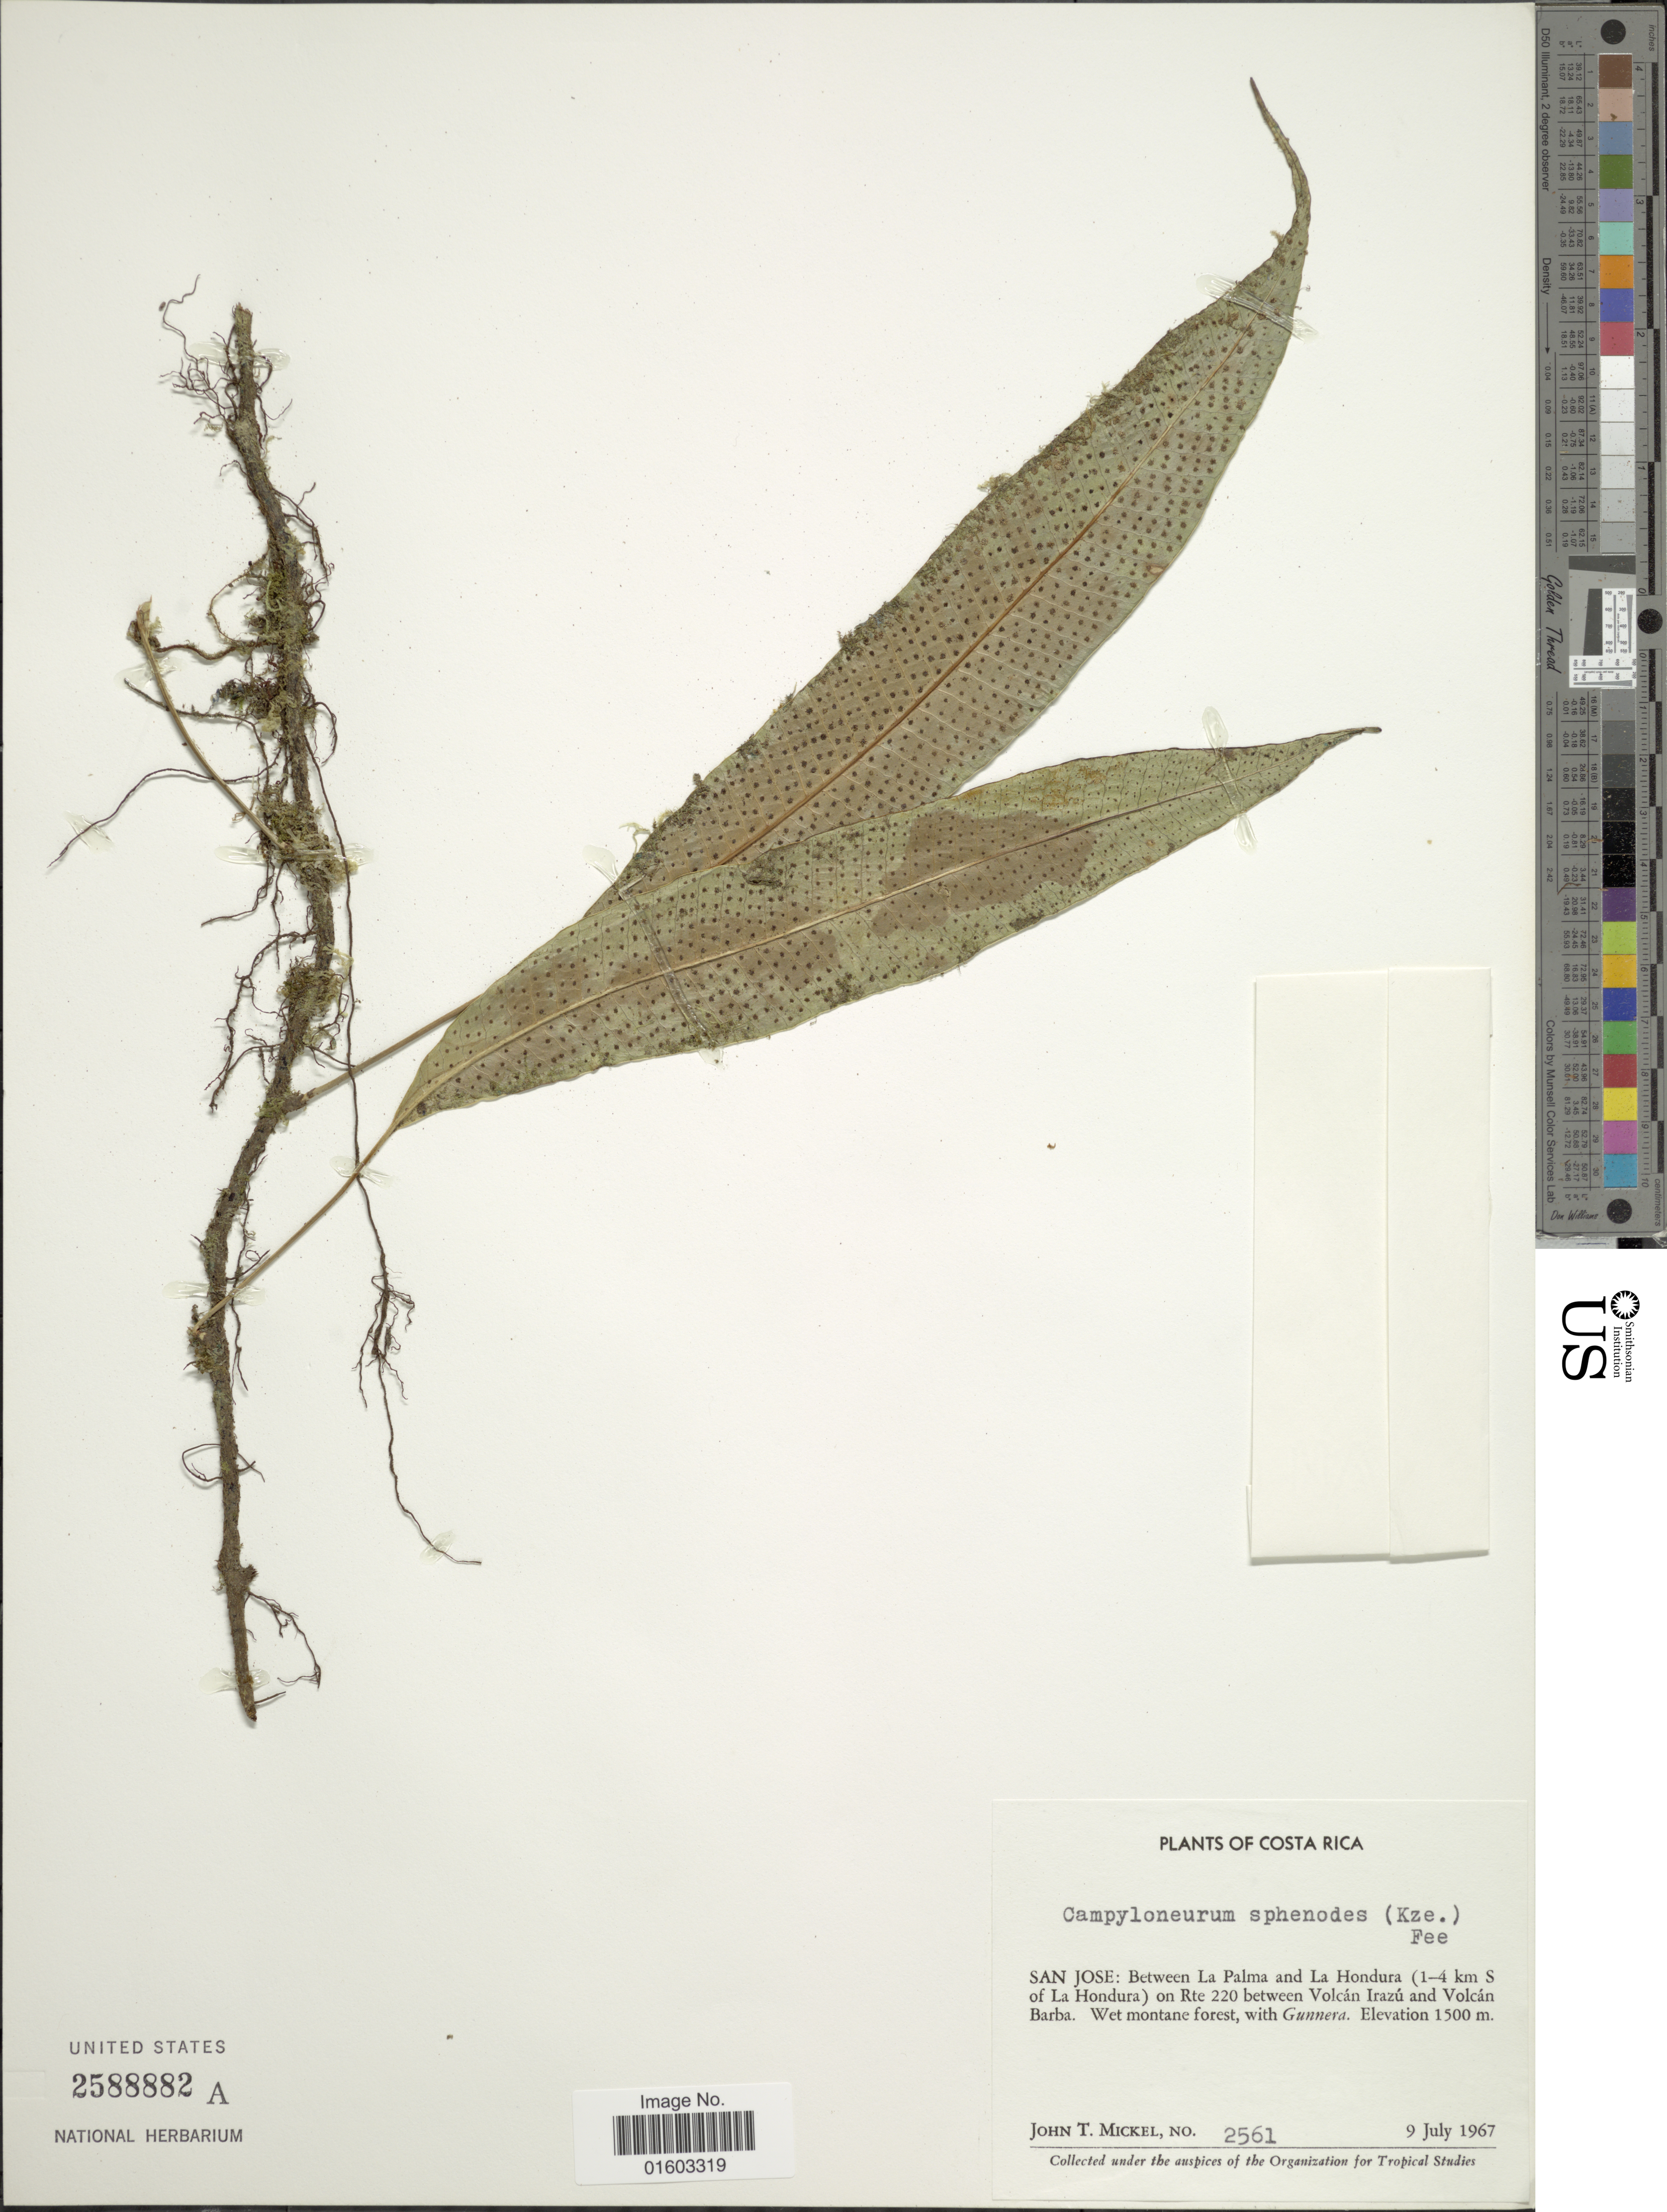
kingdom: Plantae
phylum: Tracheophyta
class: Polypodiopsida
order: Polypodiales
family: Polypodiaceae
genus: Campyloneurum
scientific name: Campyloneurum wercklei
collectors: J. T. Mickel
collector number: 2561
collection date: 1967-07-09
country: Costa Rica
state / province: San José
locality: Between La Palma and La Hondura (1-4 km S of La Hondura) on Rte 220 between Volcan Irazu and Volcan Barba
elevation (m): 1500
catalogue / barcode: US 2588882A